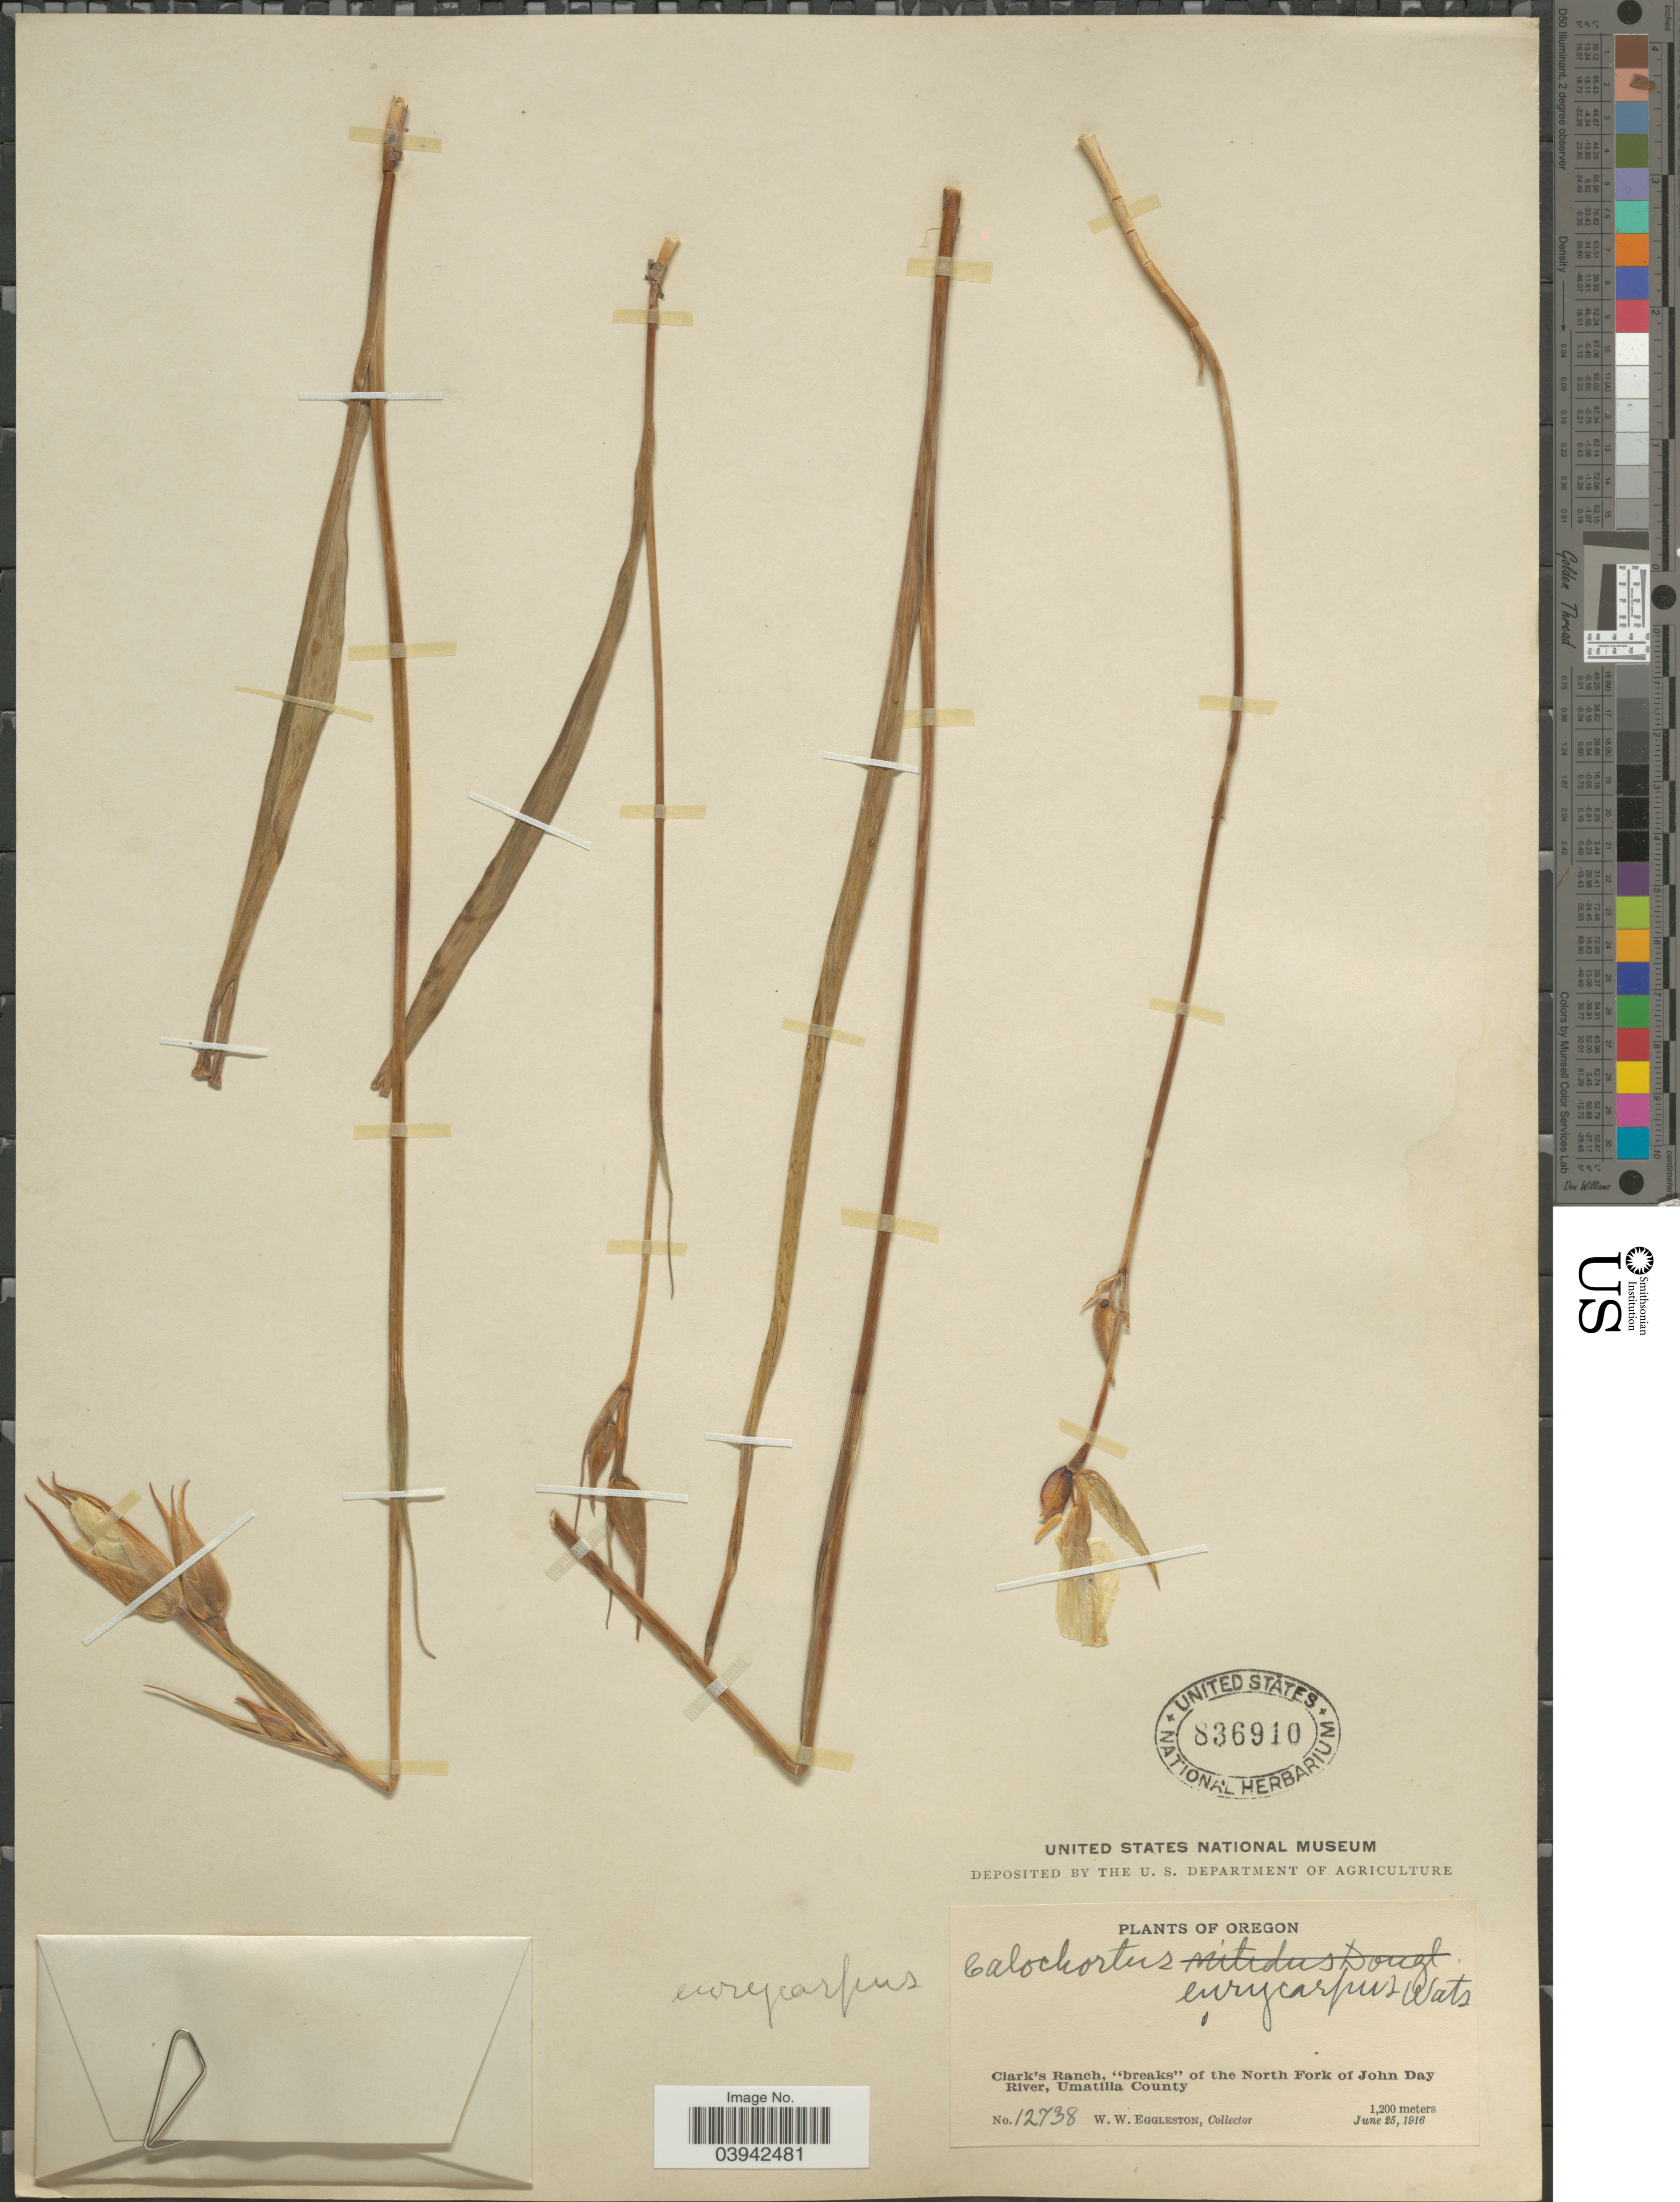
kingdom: Plantae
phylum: Tracheophyta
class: Liliopsida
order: Liliales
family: Liliaceae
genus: Calochortus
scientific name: Calochortus eurycarpus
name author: S. Watson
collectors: W. W. Eggleston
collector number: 12738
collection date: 1916-06-25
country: United States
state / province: Oregon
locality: Clark's Ranch, "breaks" of the North Fork of John Day River, Umatilla County.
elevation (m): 1200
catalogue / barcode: US 836910